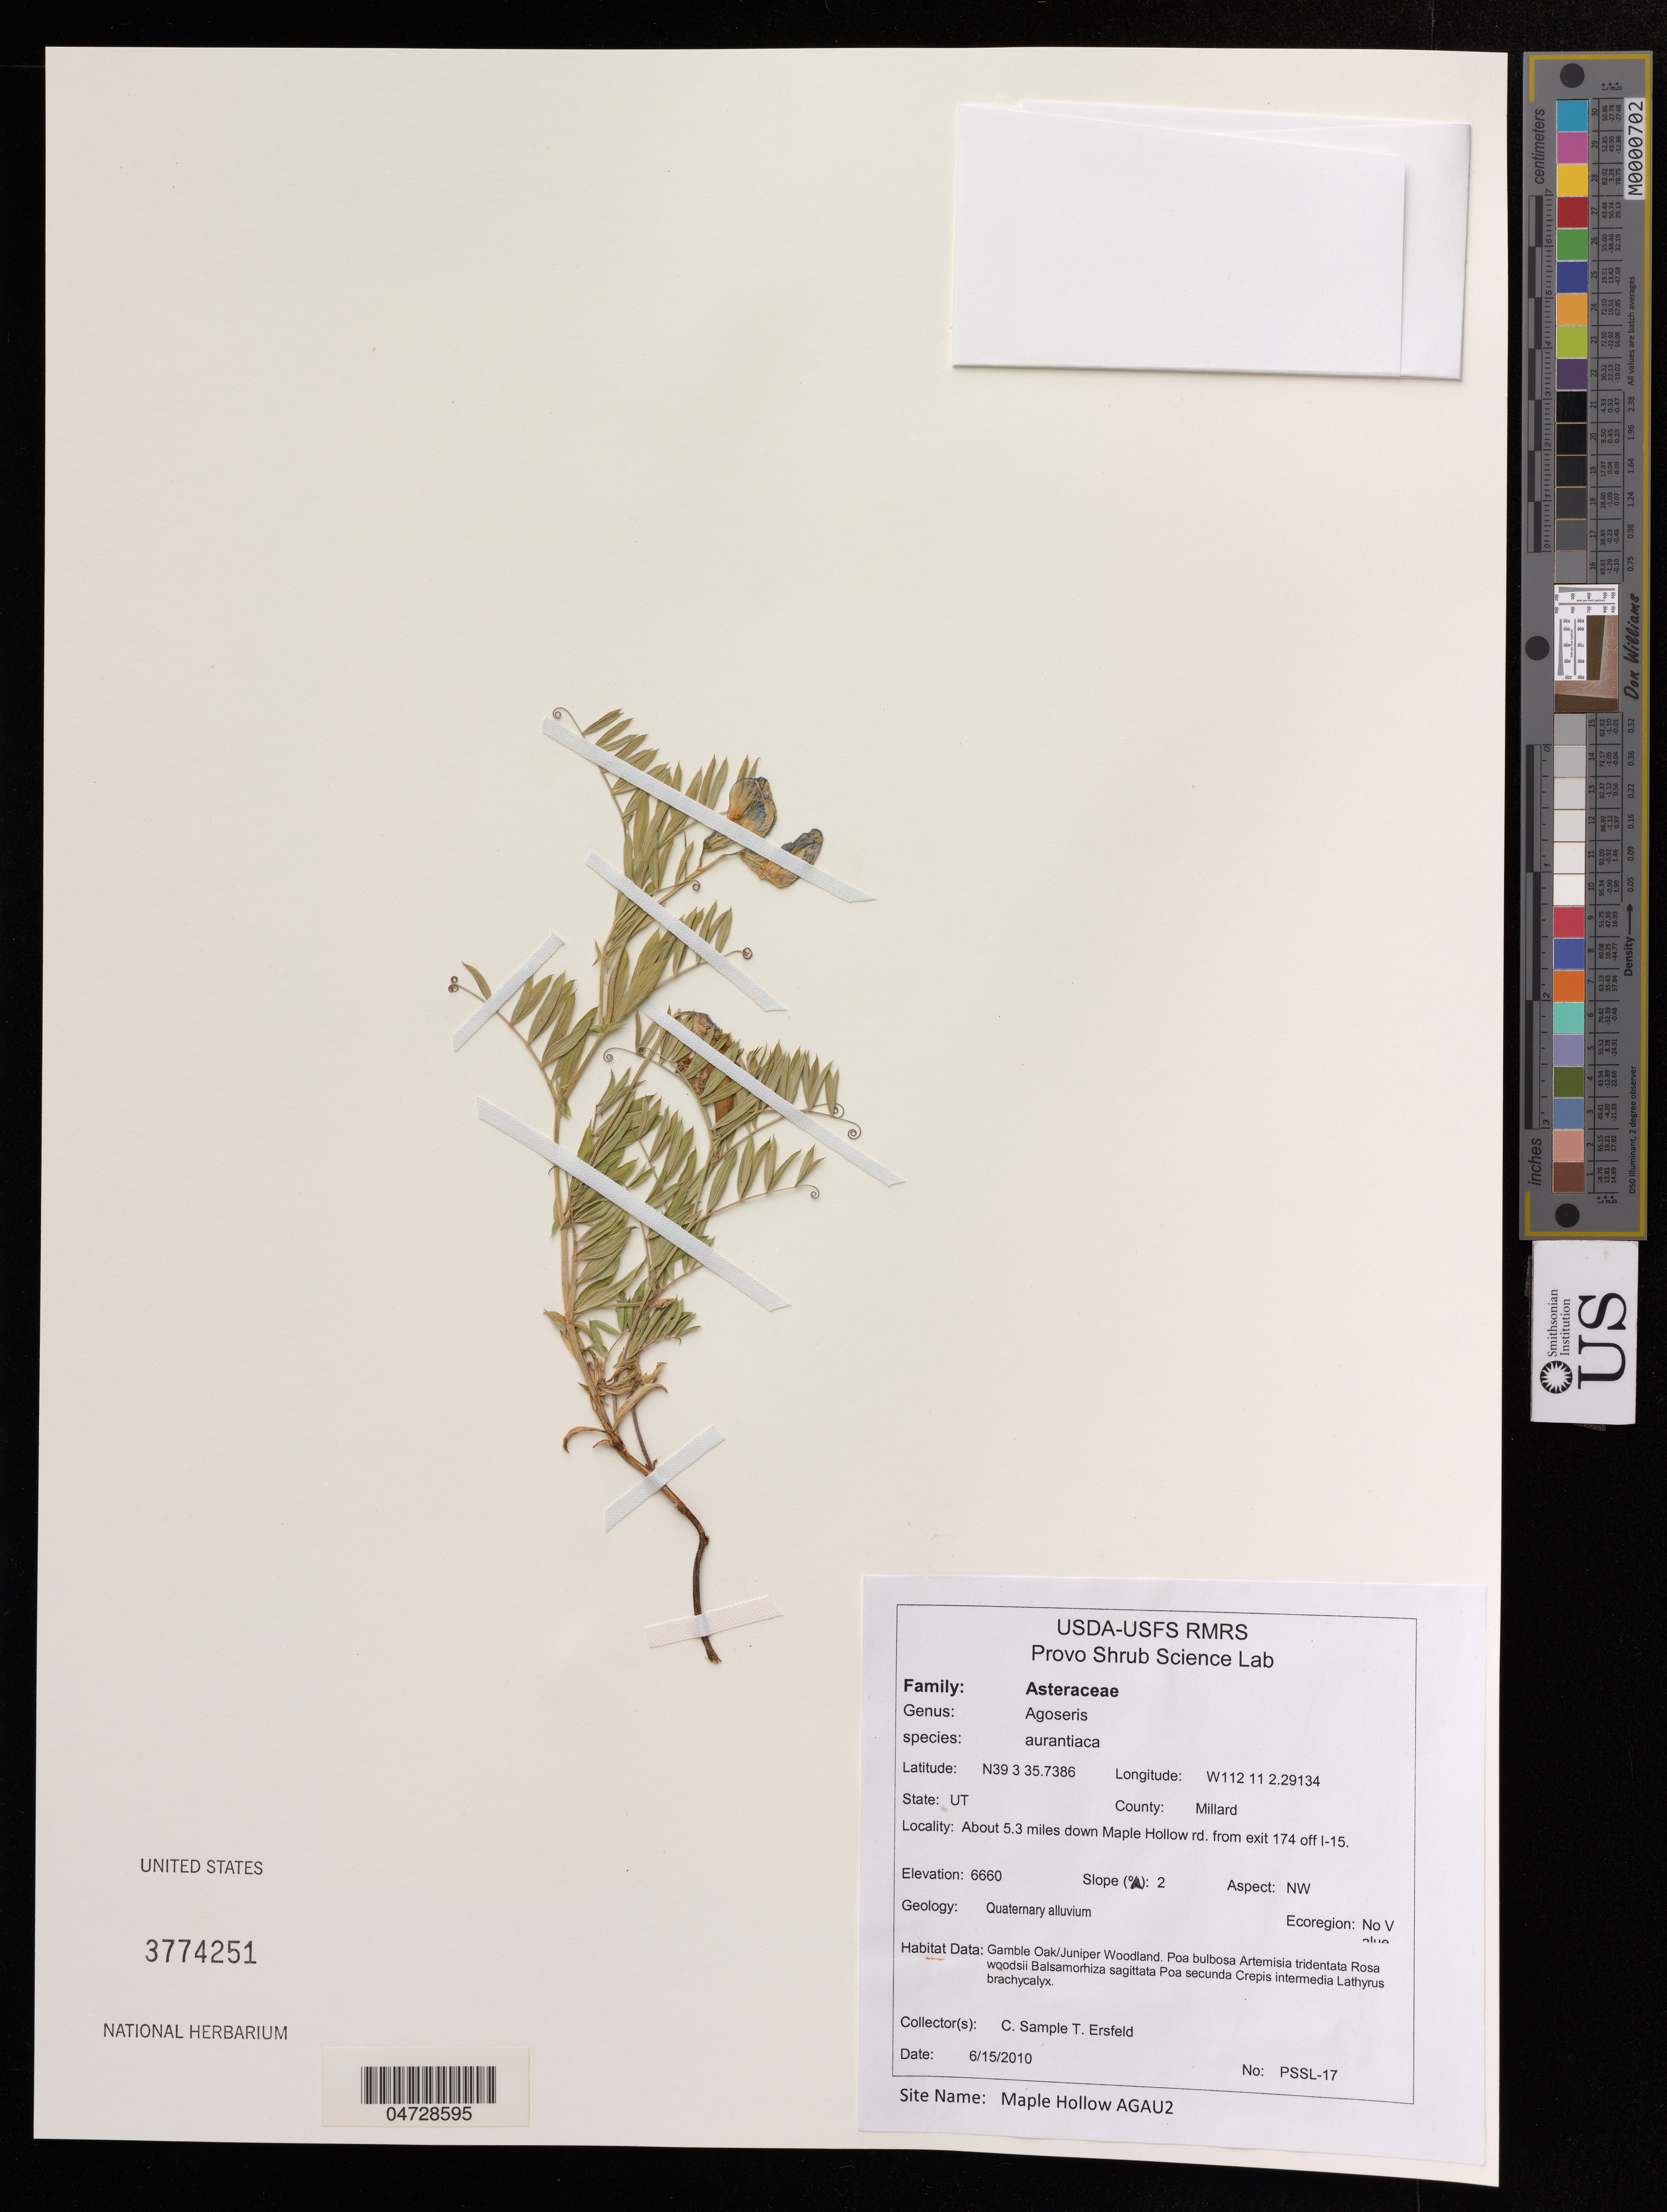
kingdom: Plantae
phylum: Tracheophyta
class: Magnoliopsida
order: Asterales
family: Asteraceae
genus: Agoseris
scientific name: Agoseris aurantiaca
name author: (Hook.) Greene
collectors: C. Sample & T. Ersfeld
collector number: PSSL-17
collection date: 2010-06-15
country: United States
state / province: Utah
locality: Millard, About 5.3 miles down Maple Hollow rd. from exit 174 off I-15.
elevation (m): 2030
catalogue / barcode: US 3774251